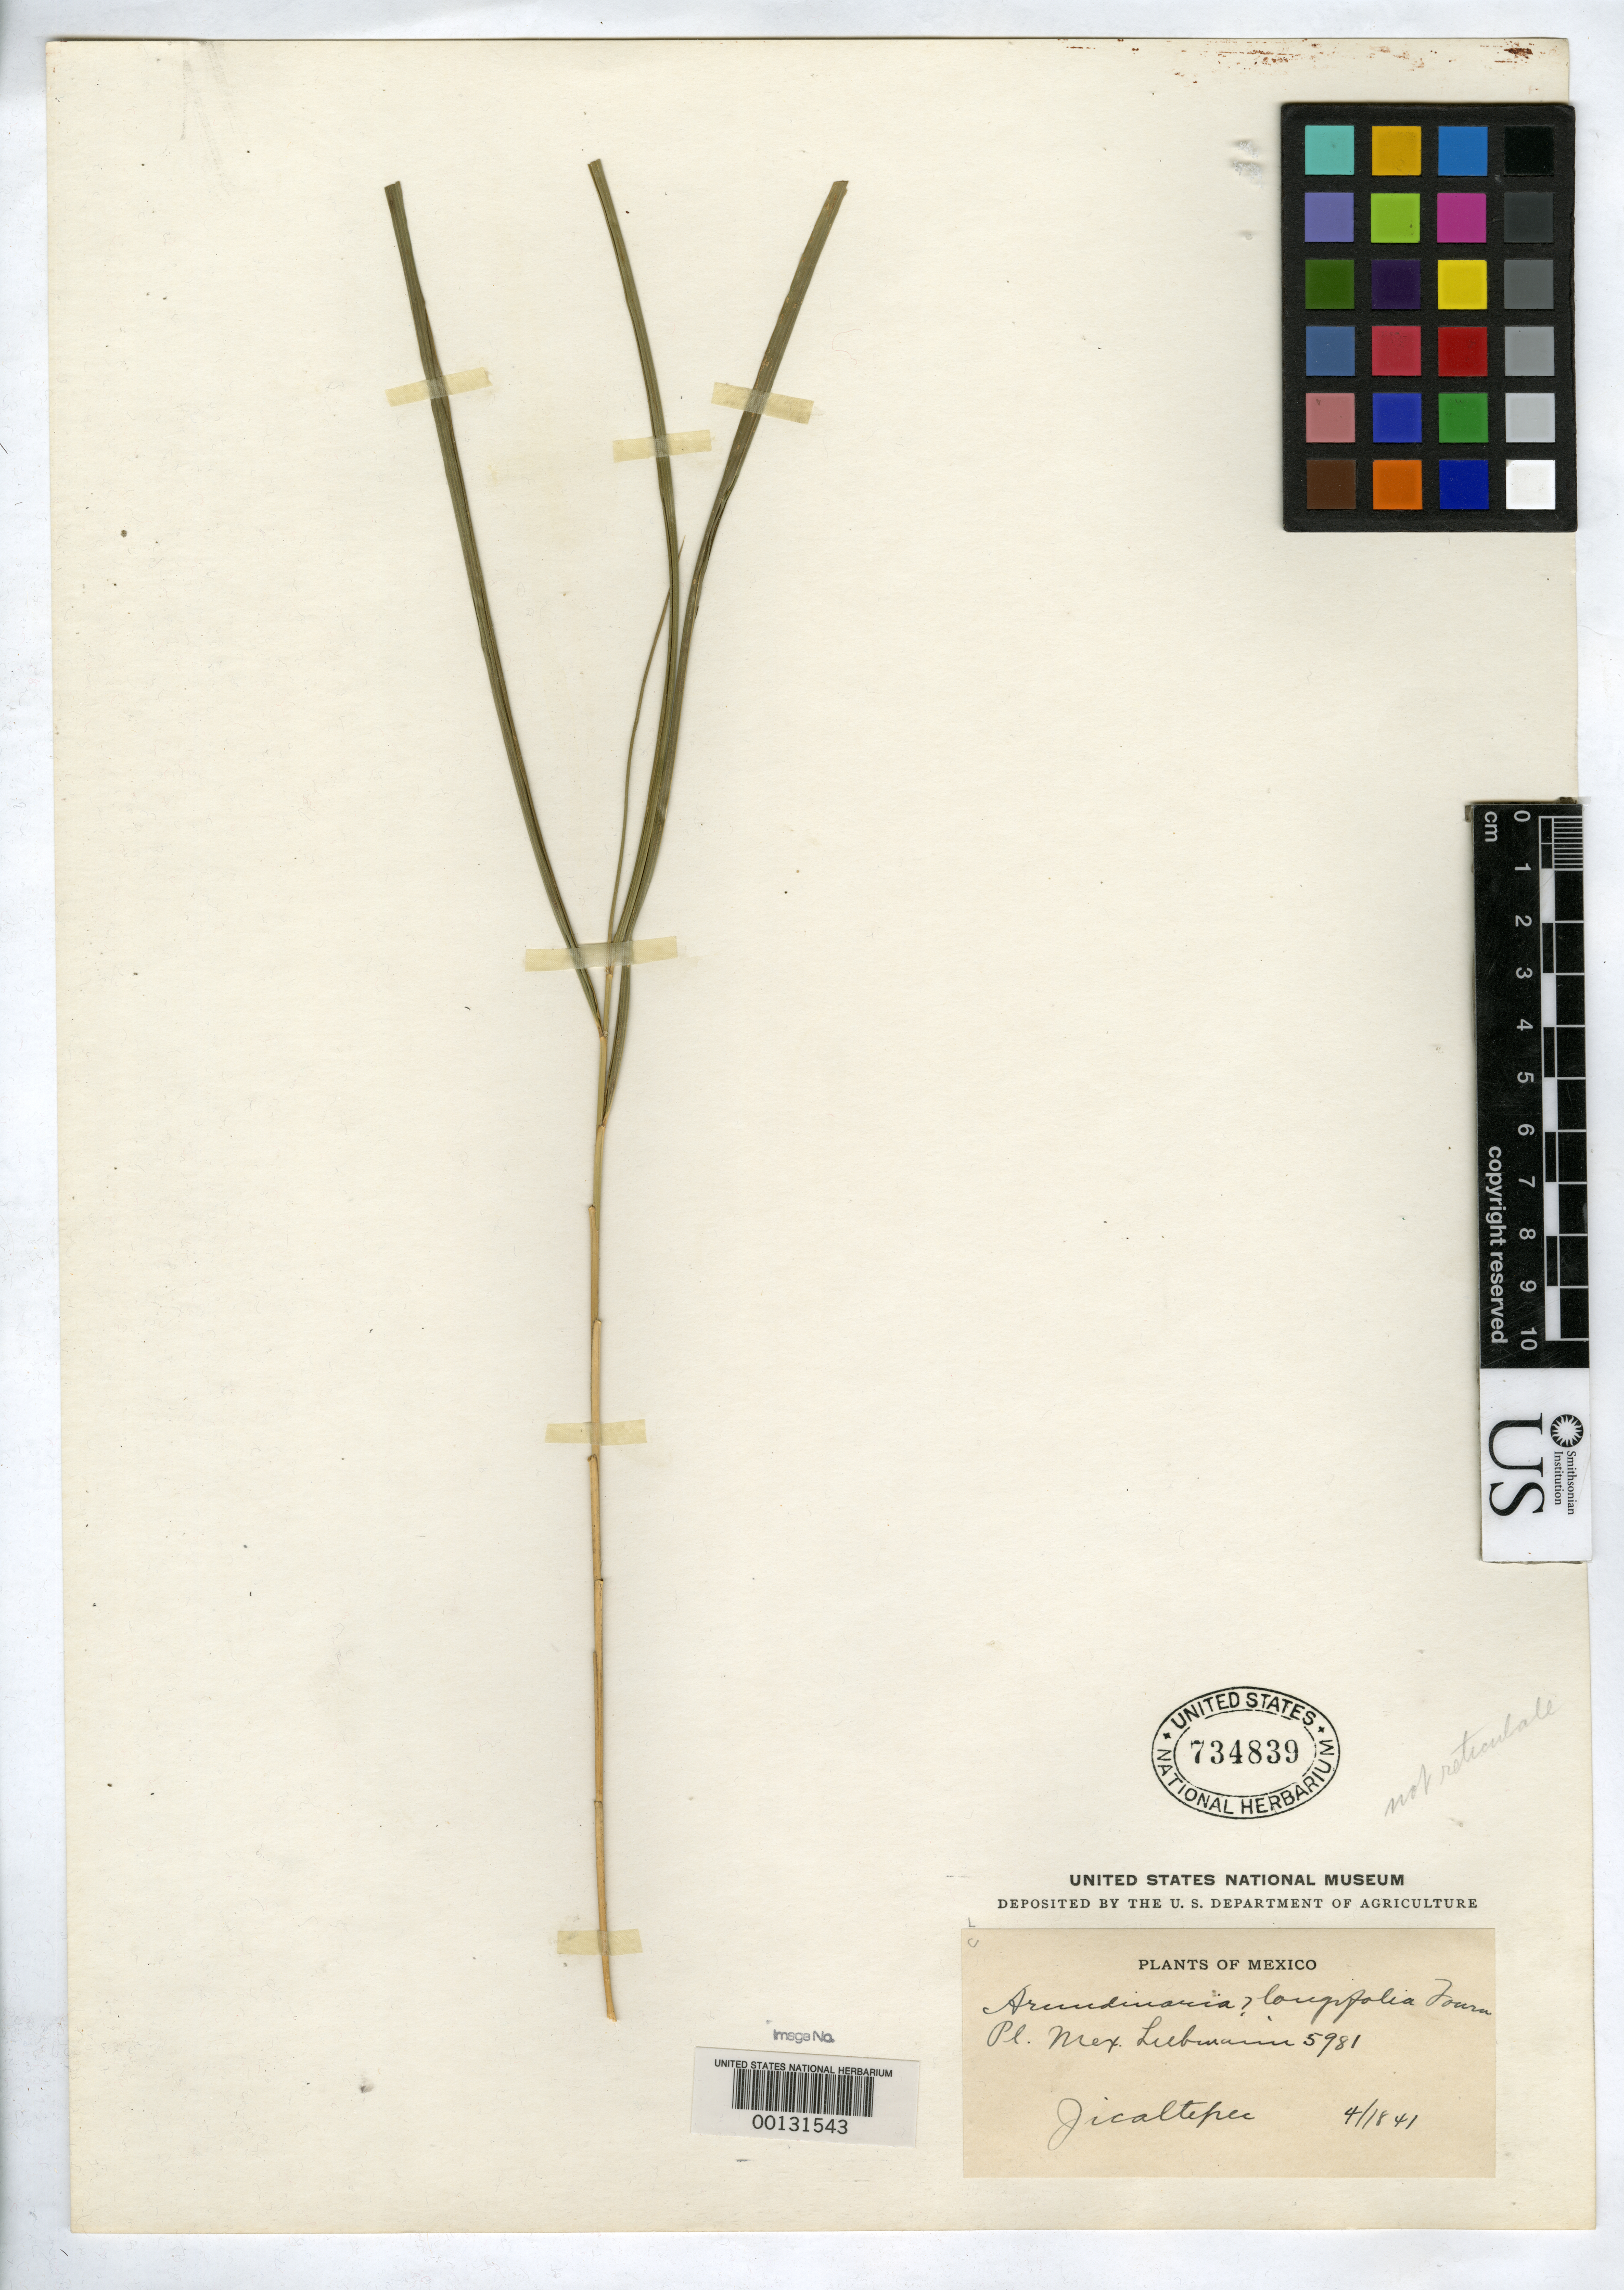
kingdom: Plantae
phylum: Tracheophyta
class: Liliopsida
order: Poales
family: Poaceae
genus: Arundinaria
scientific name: Arundinaria longifolia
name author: E. Fourn.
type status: Isosyntype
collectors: F. M. Liebmann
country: Mexico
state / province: Veracruz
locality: Jicaltepec.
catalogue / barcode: US 734839